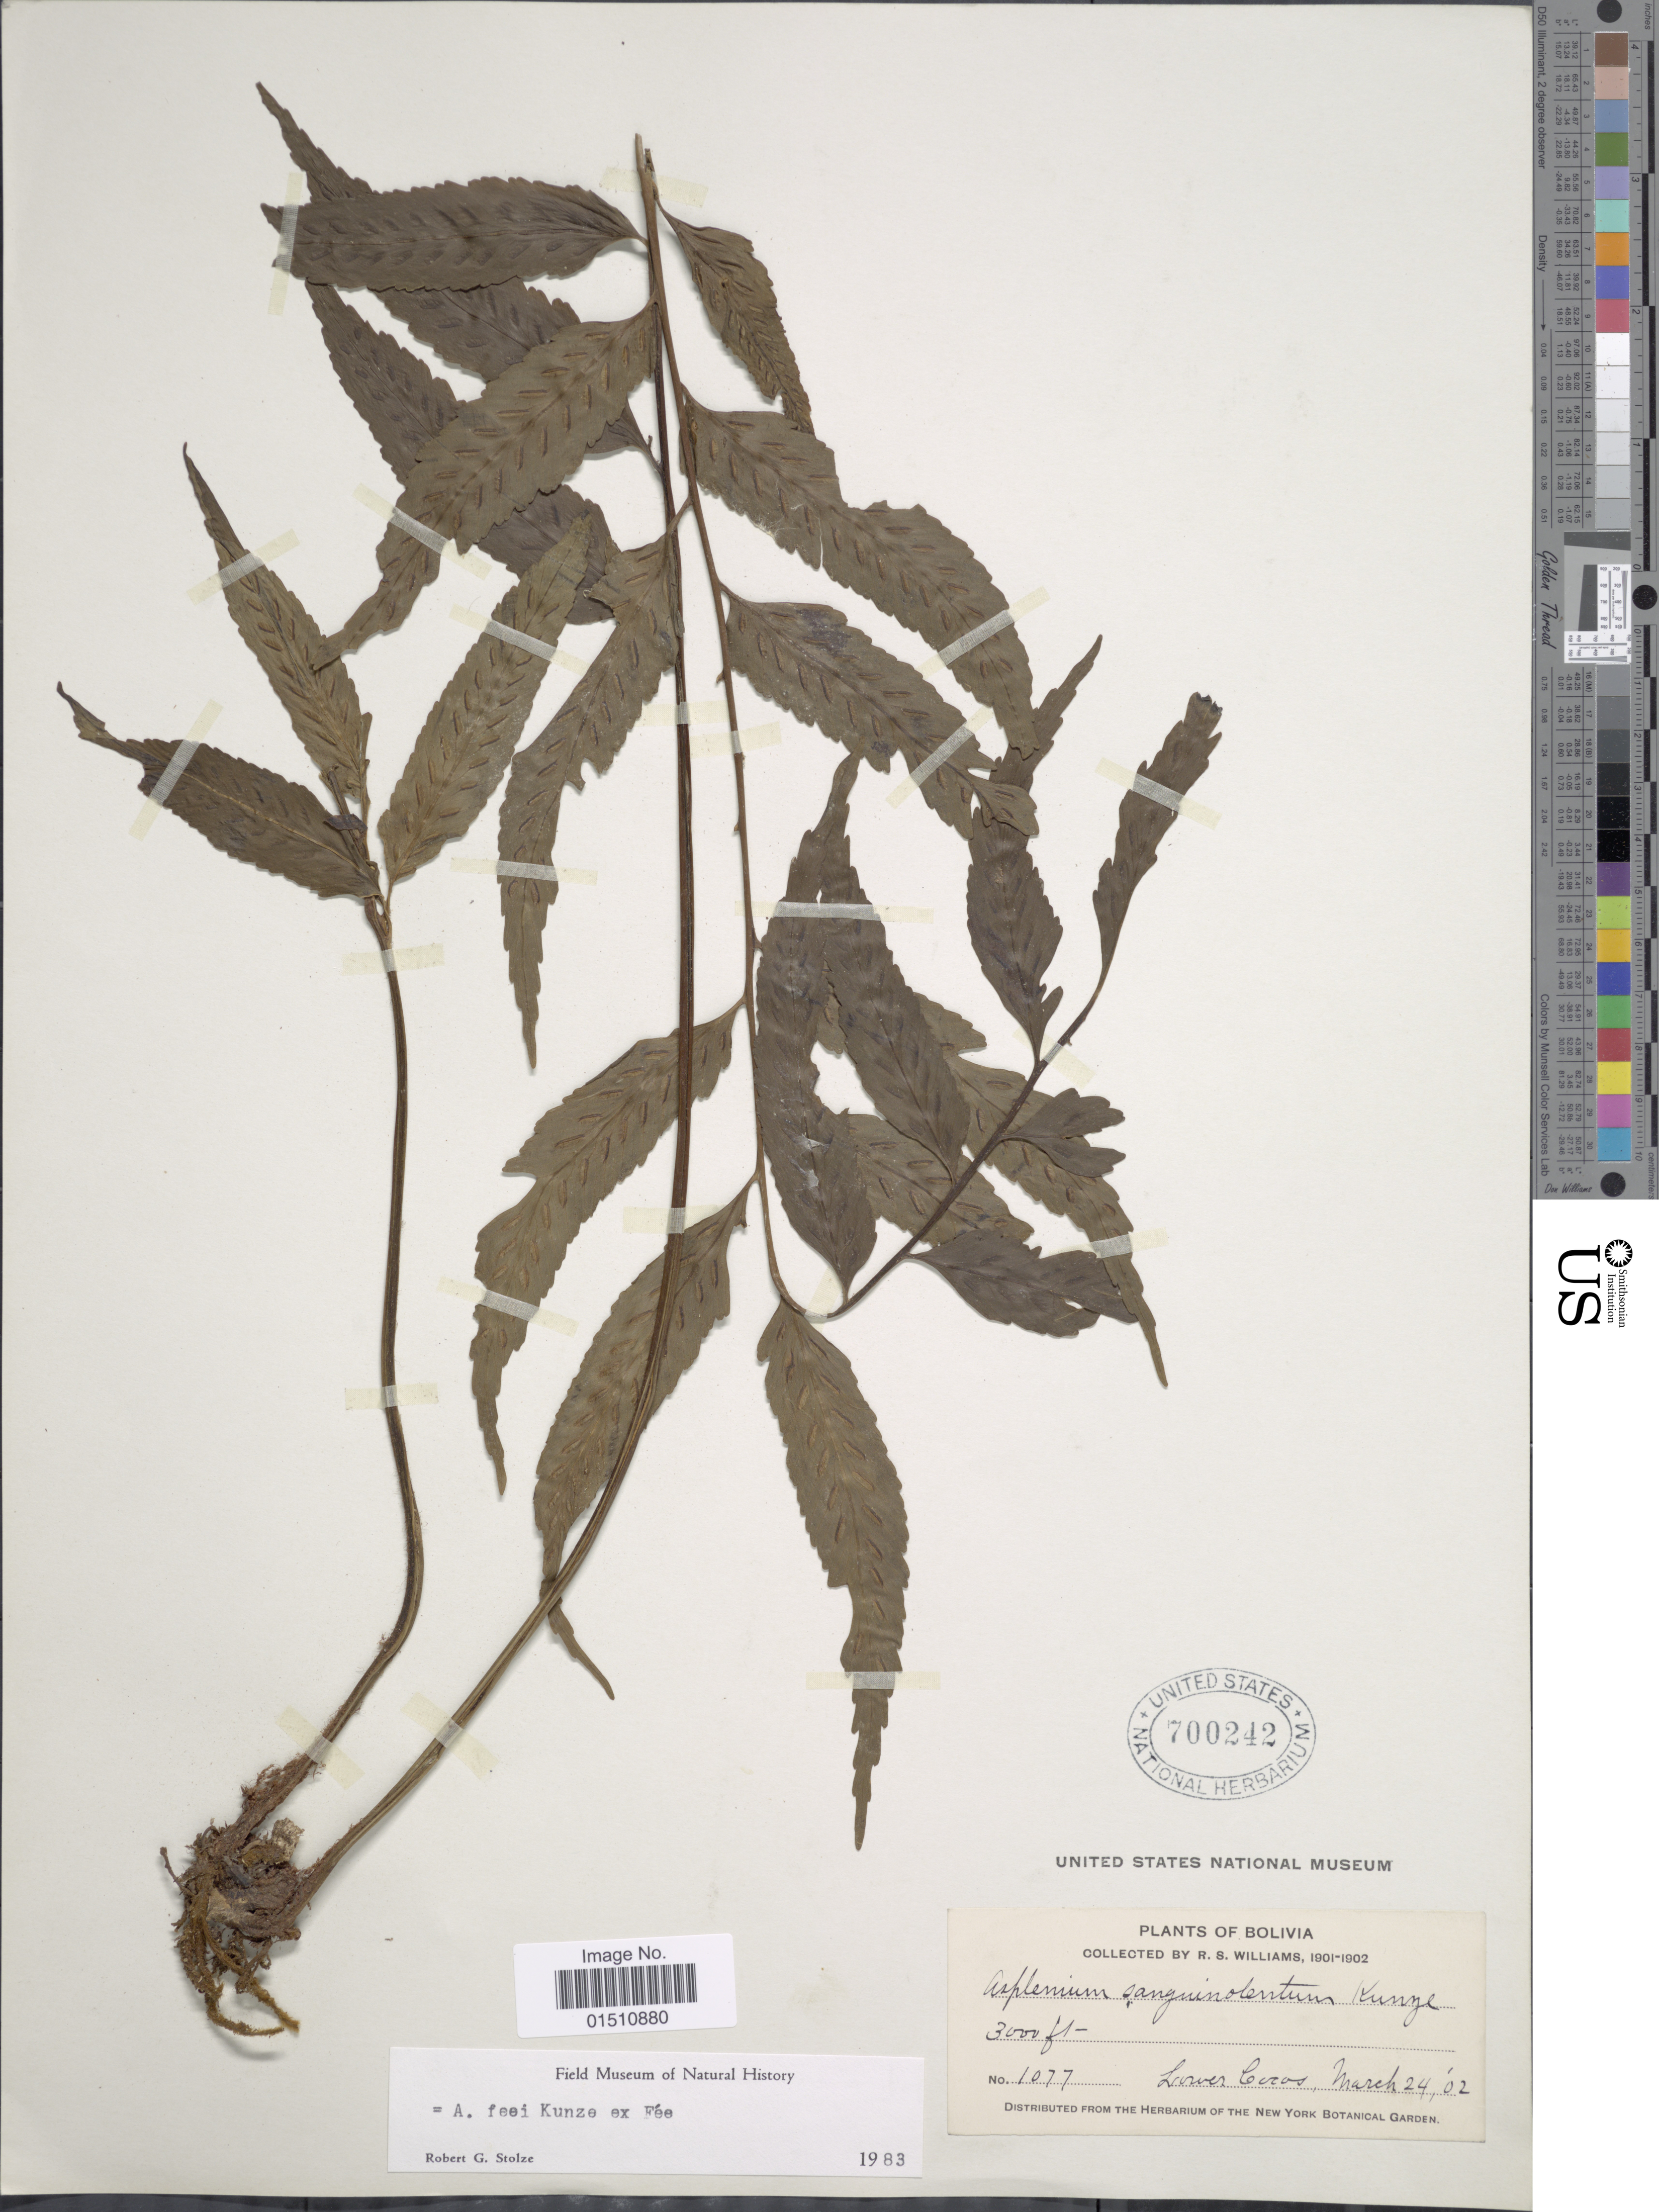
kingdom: Plantae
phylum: Tracheophyta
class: Polypodiopsida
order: Polypodiales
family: Aspleniaceae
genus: Asplenium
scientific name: Asplenium feei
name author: Kunze ex Fée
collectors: R. S. Williams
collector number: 1077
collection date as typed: March 24, '02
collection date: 1902-03-24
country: Bolivia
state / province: La Paz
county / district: Franz Tamayo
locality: Lower Rio Cocos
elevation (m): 914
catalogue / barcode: US 700242